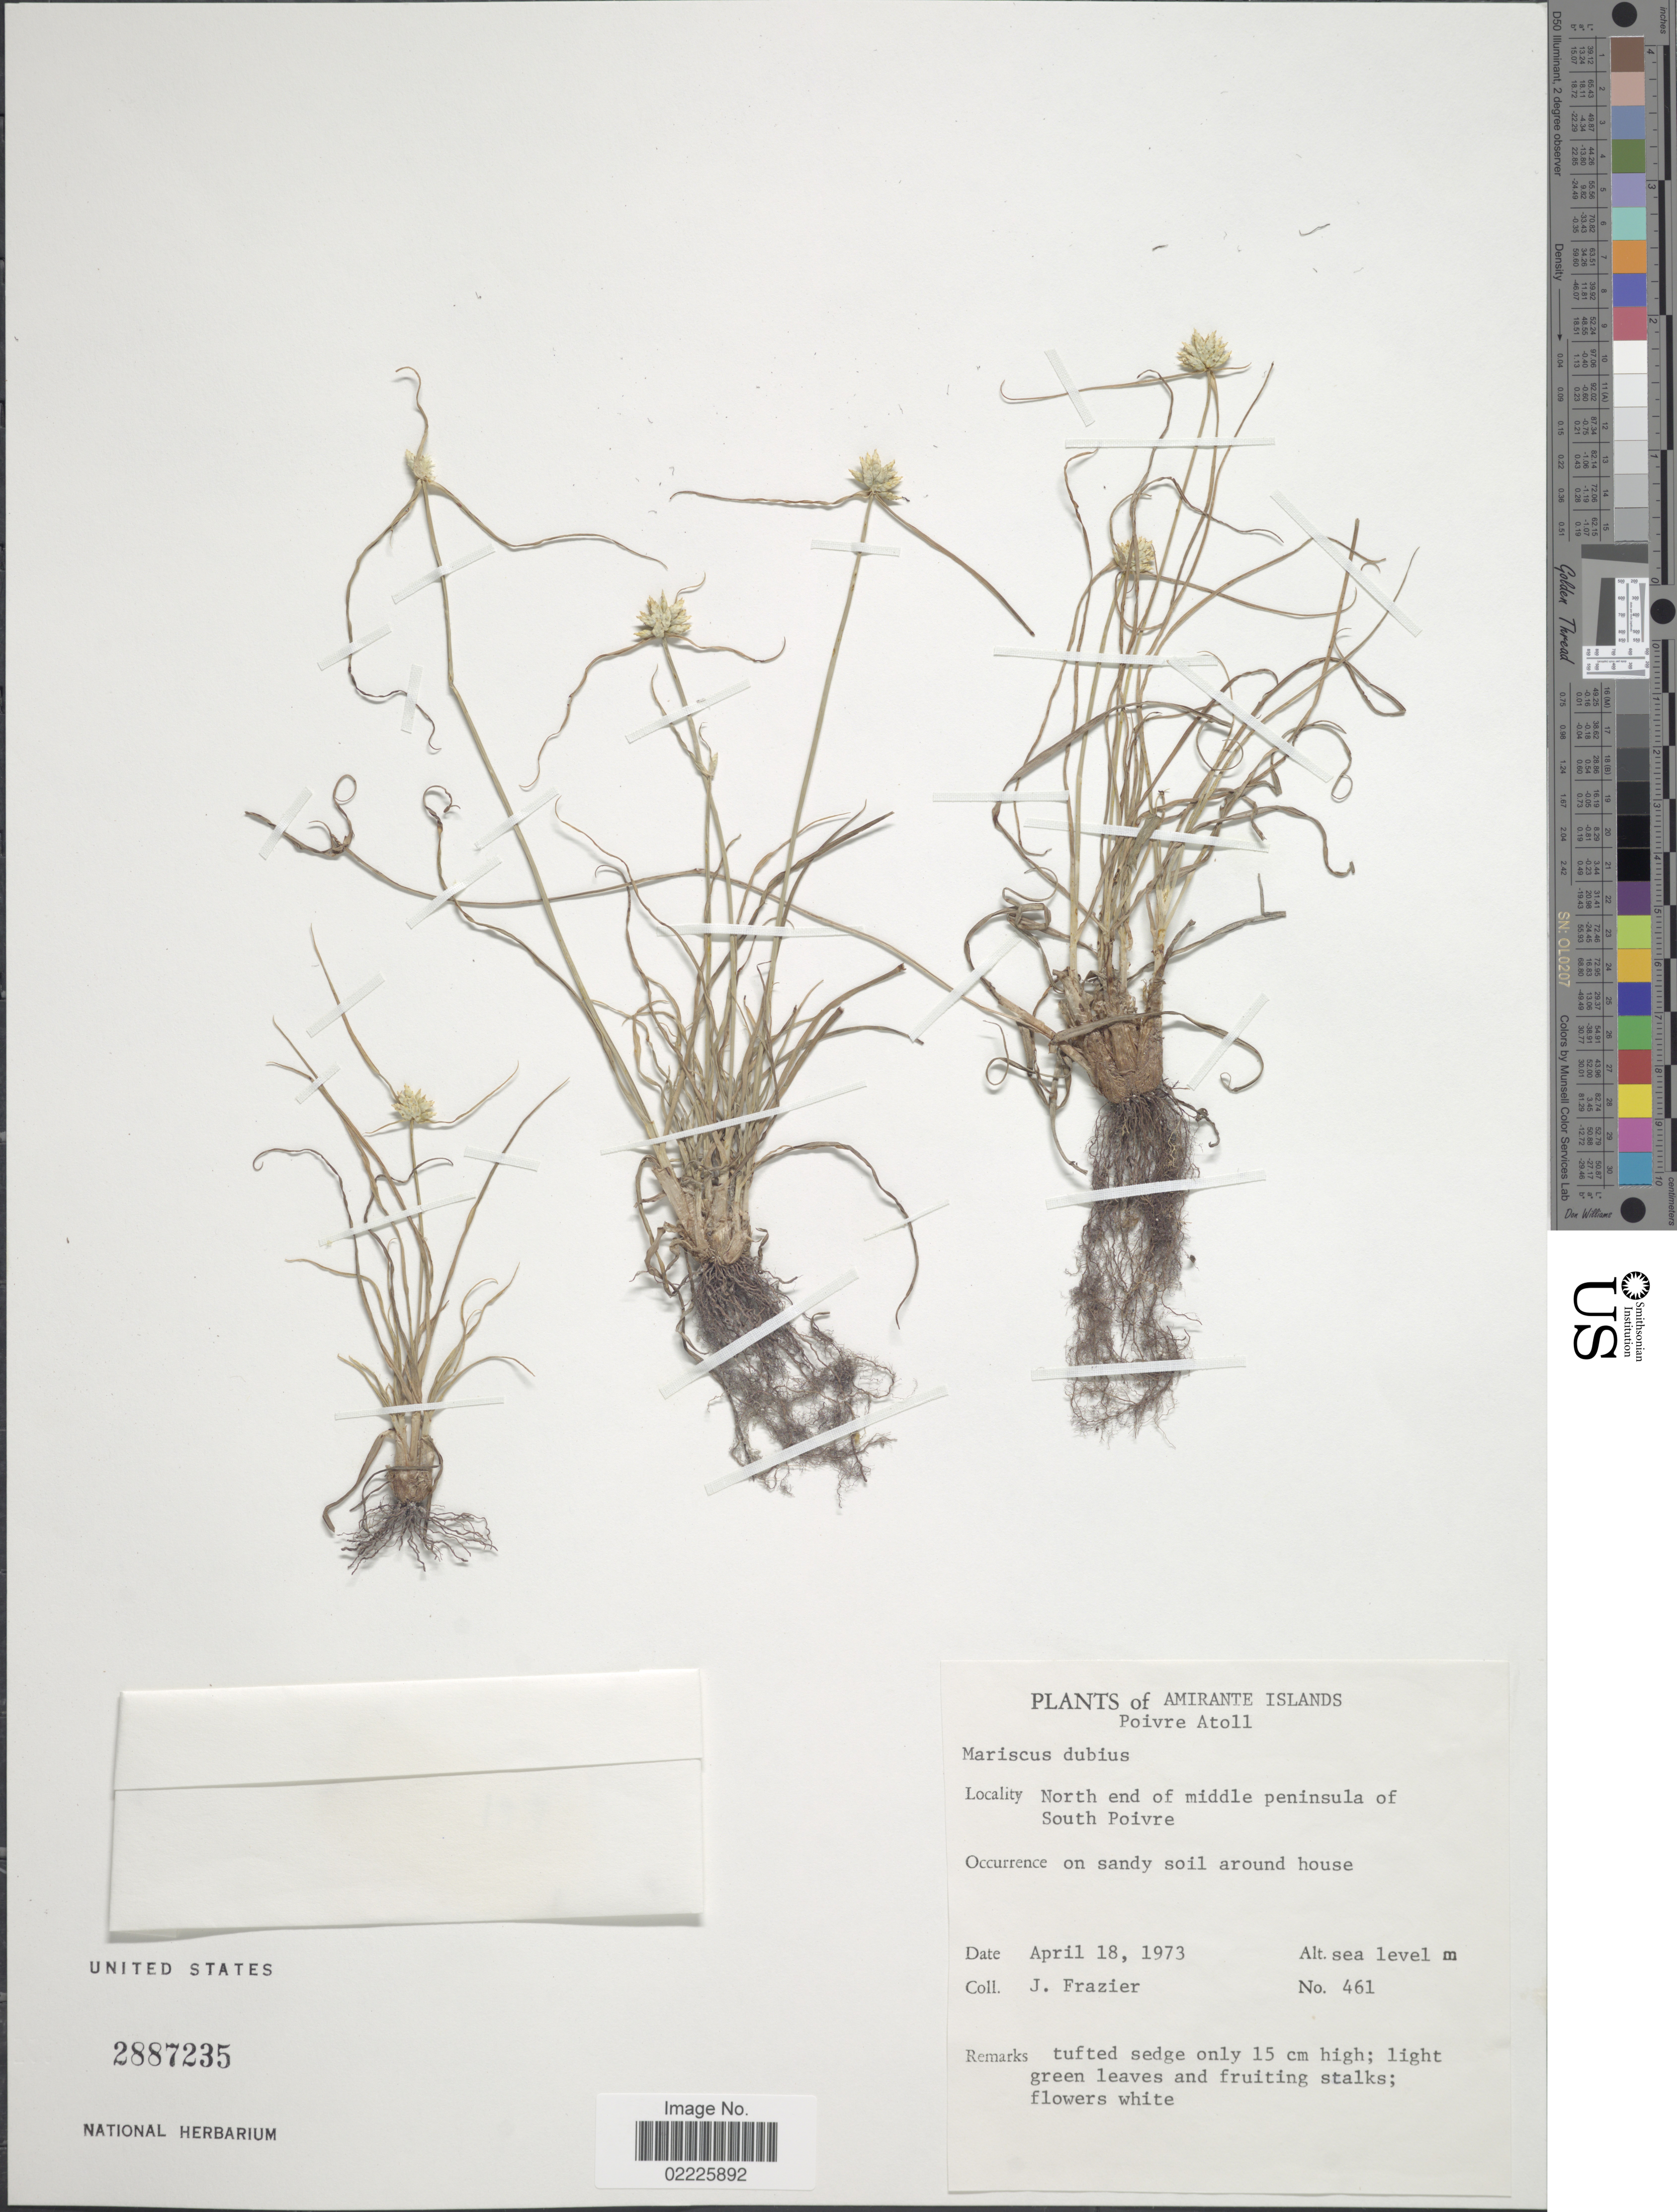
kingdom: Plantae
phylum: Tracheophyta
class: Liliopsida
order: Poales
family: Cyperaceae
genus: Cyperus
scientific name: Cyperus dubius Rottb. var. dubius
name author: Rottb.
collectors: J. Frazier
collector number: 461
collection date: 1973-04-18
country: Seychelles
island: Amirantes Islands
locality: Poivre Atoll, North end of middle peninsula of South Poivre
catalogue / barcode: US 2887235